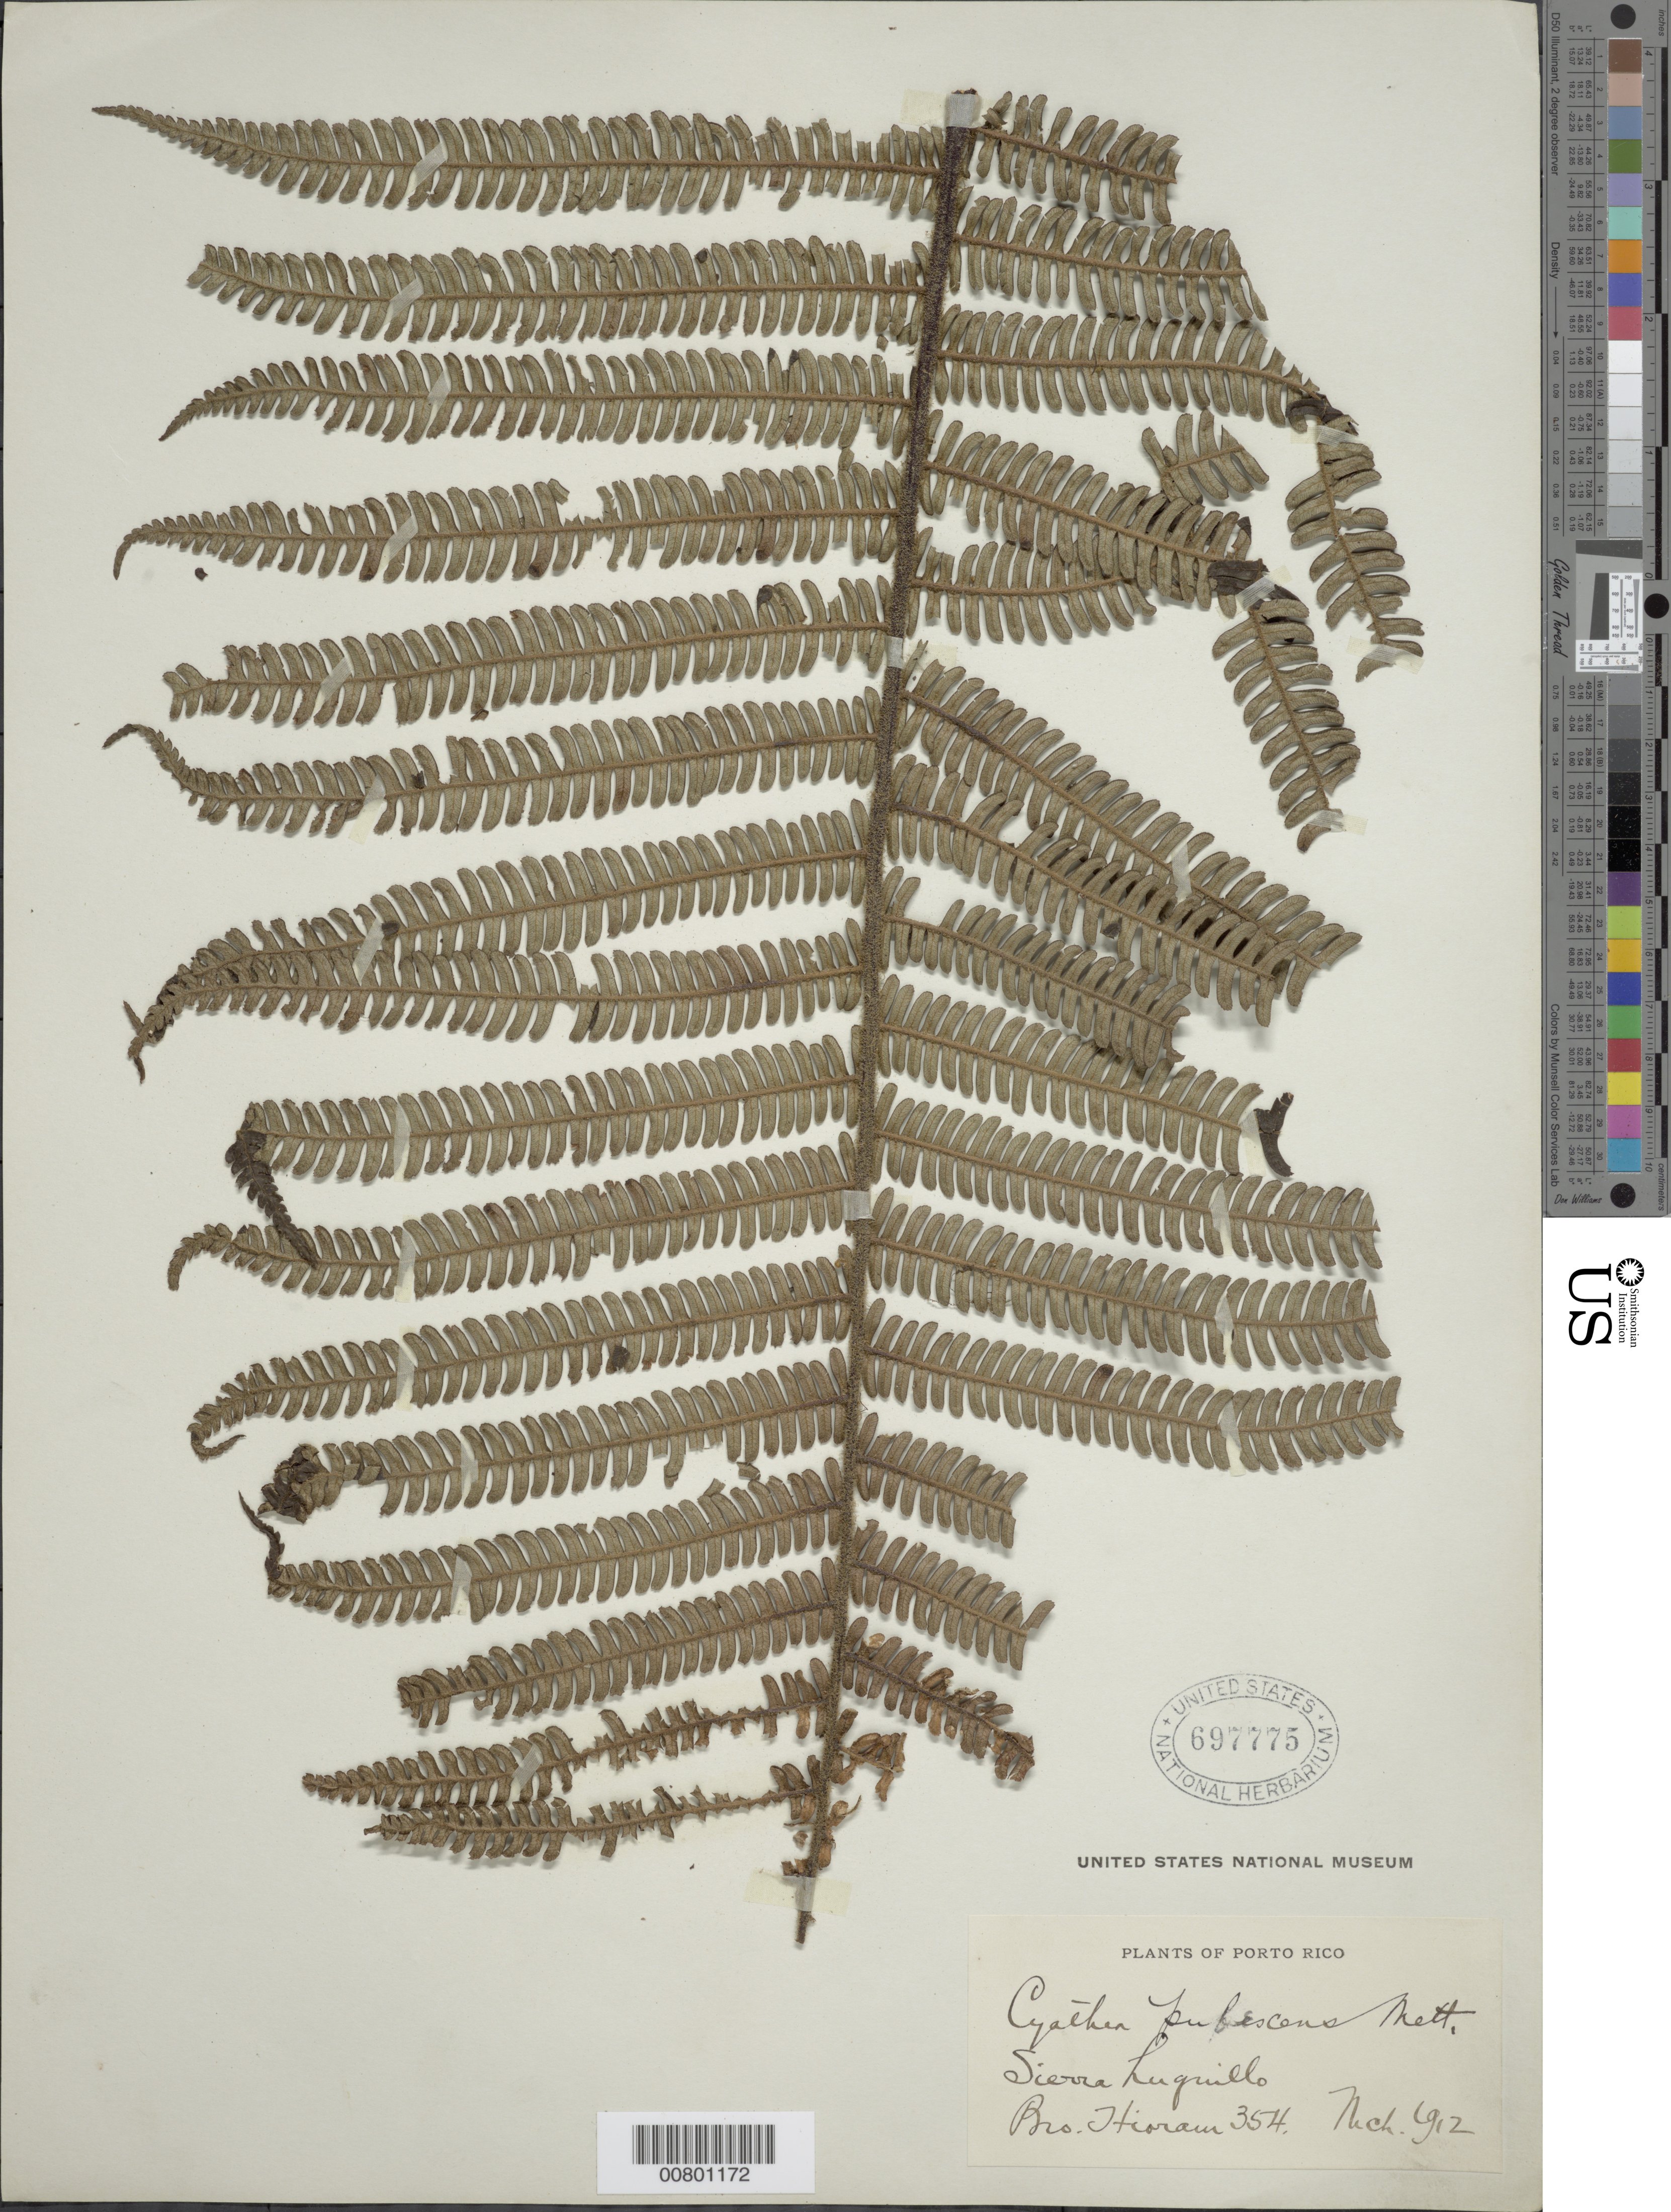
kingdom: Plantae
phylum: Tracheophyta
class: Polypodiopsida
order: Cyatheales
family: Cyatheaceae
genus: Alsophila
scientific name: Alsophila bryophila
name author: R.M. Tryon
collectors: Bro. Hioram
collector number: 354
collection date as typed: Mar 1912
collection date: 1912-03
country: Puerto Rico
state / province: Luquillo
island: Puerto Rico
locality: Sierra Luquillo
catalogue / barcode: US 697775